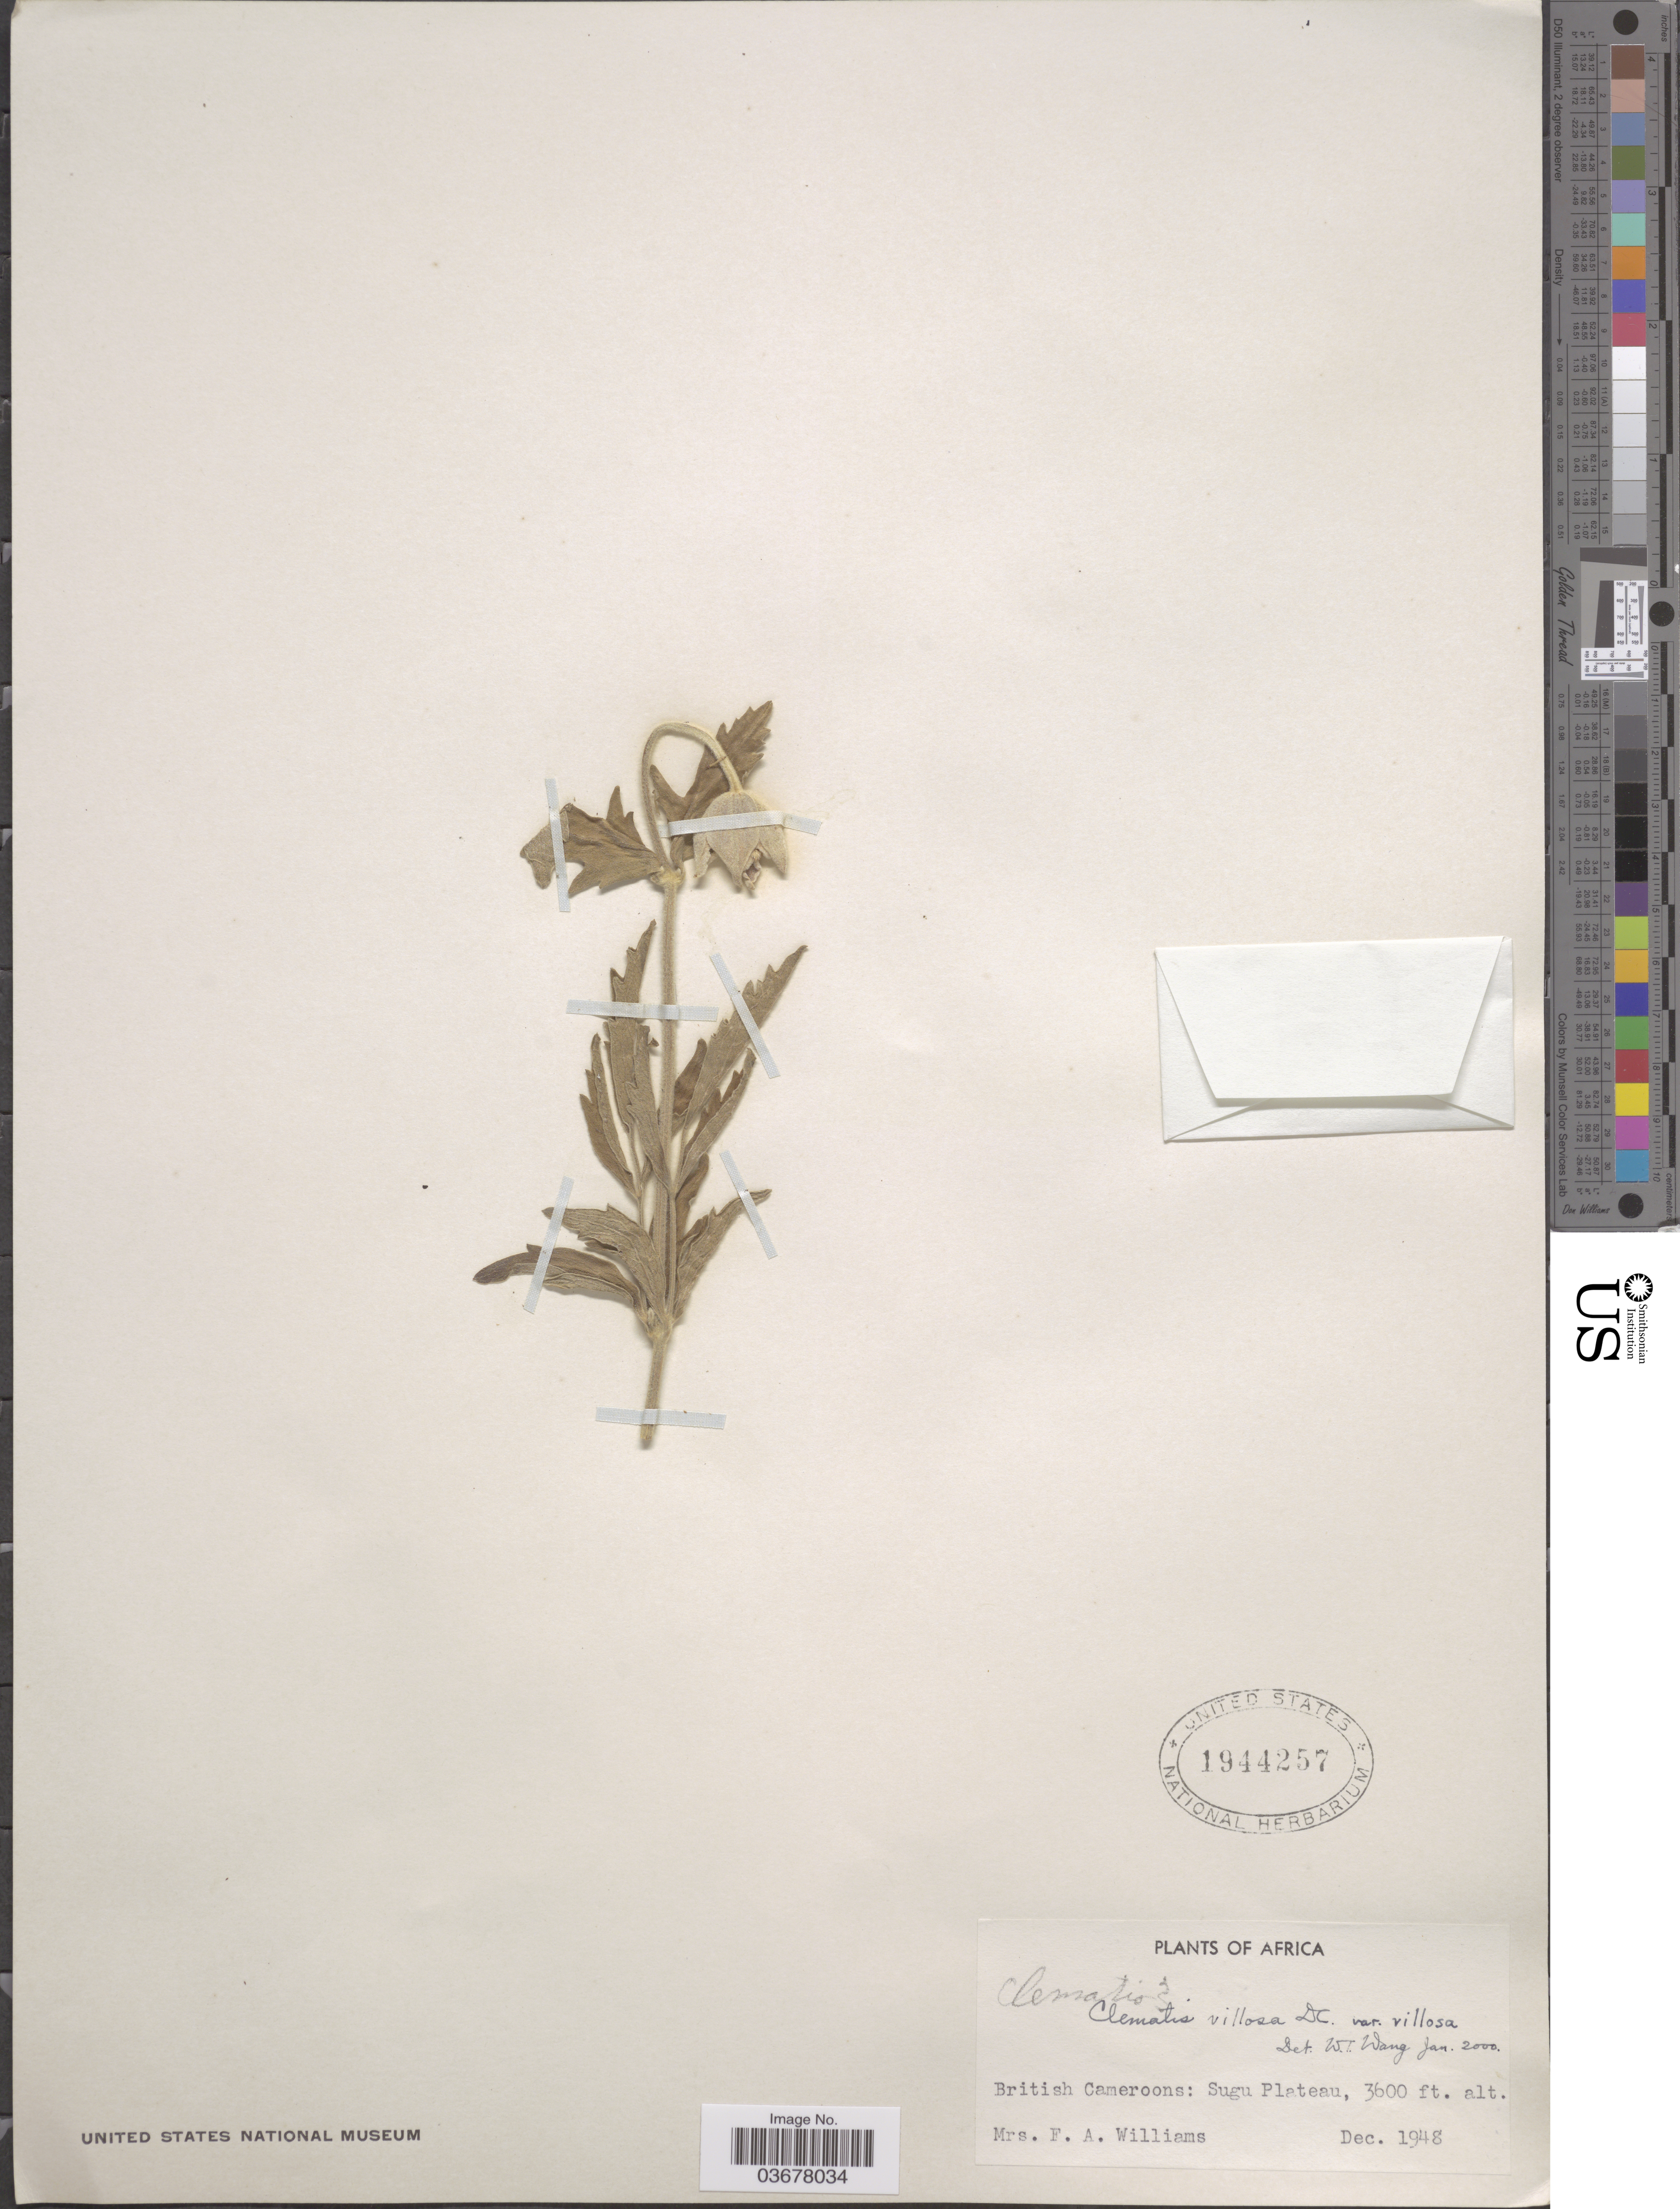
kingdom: Plantae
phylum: Tracheophyta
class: Magnoliopsida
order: Ranunculales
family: Ranunculaceae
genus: Clematis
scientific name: Clematis villosa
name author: DC.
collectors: Mrs. F. A. Williams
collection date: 1948-12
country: Nigeria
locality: Africa. British Cameroons: Sugu Plateau.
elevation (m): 1097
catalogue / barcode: US 1944257